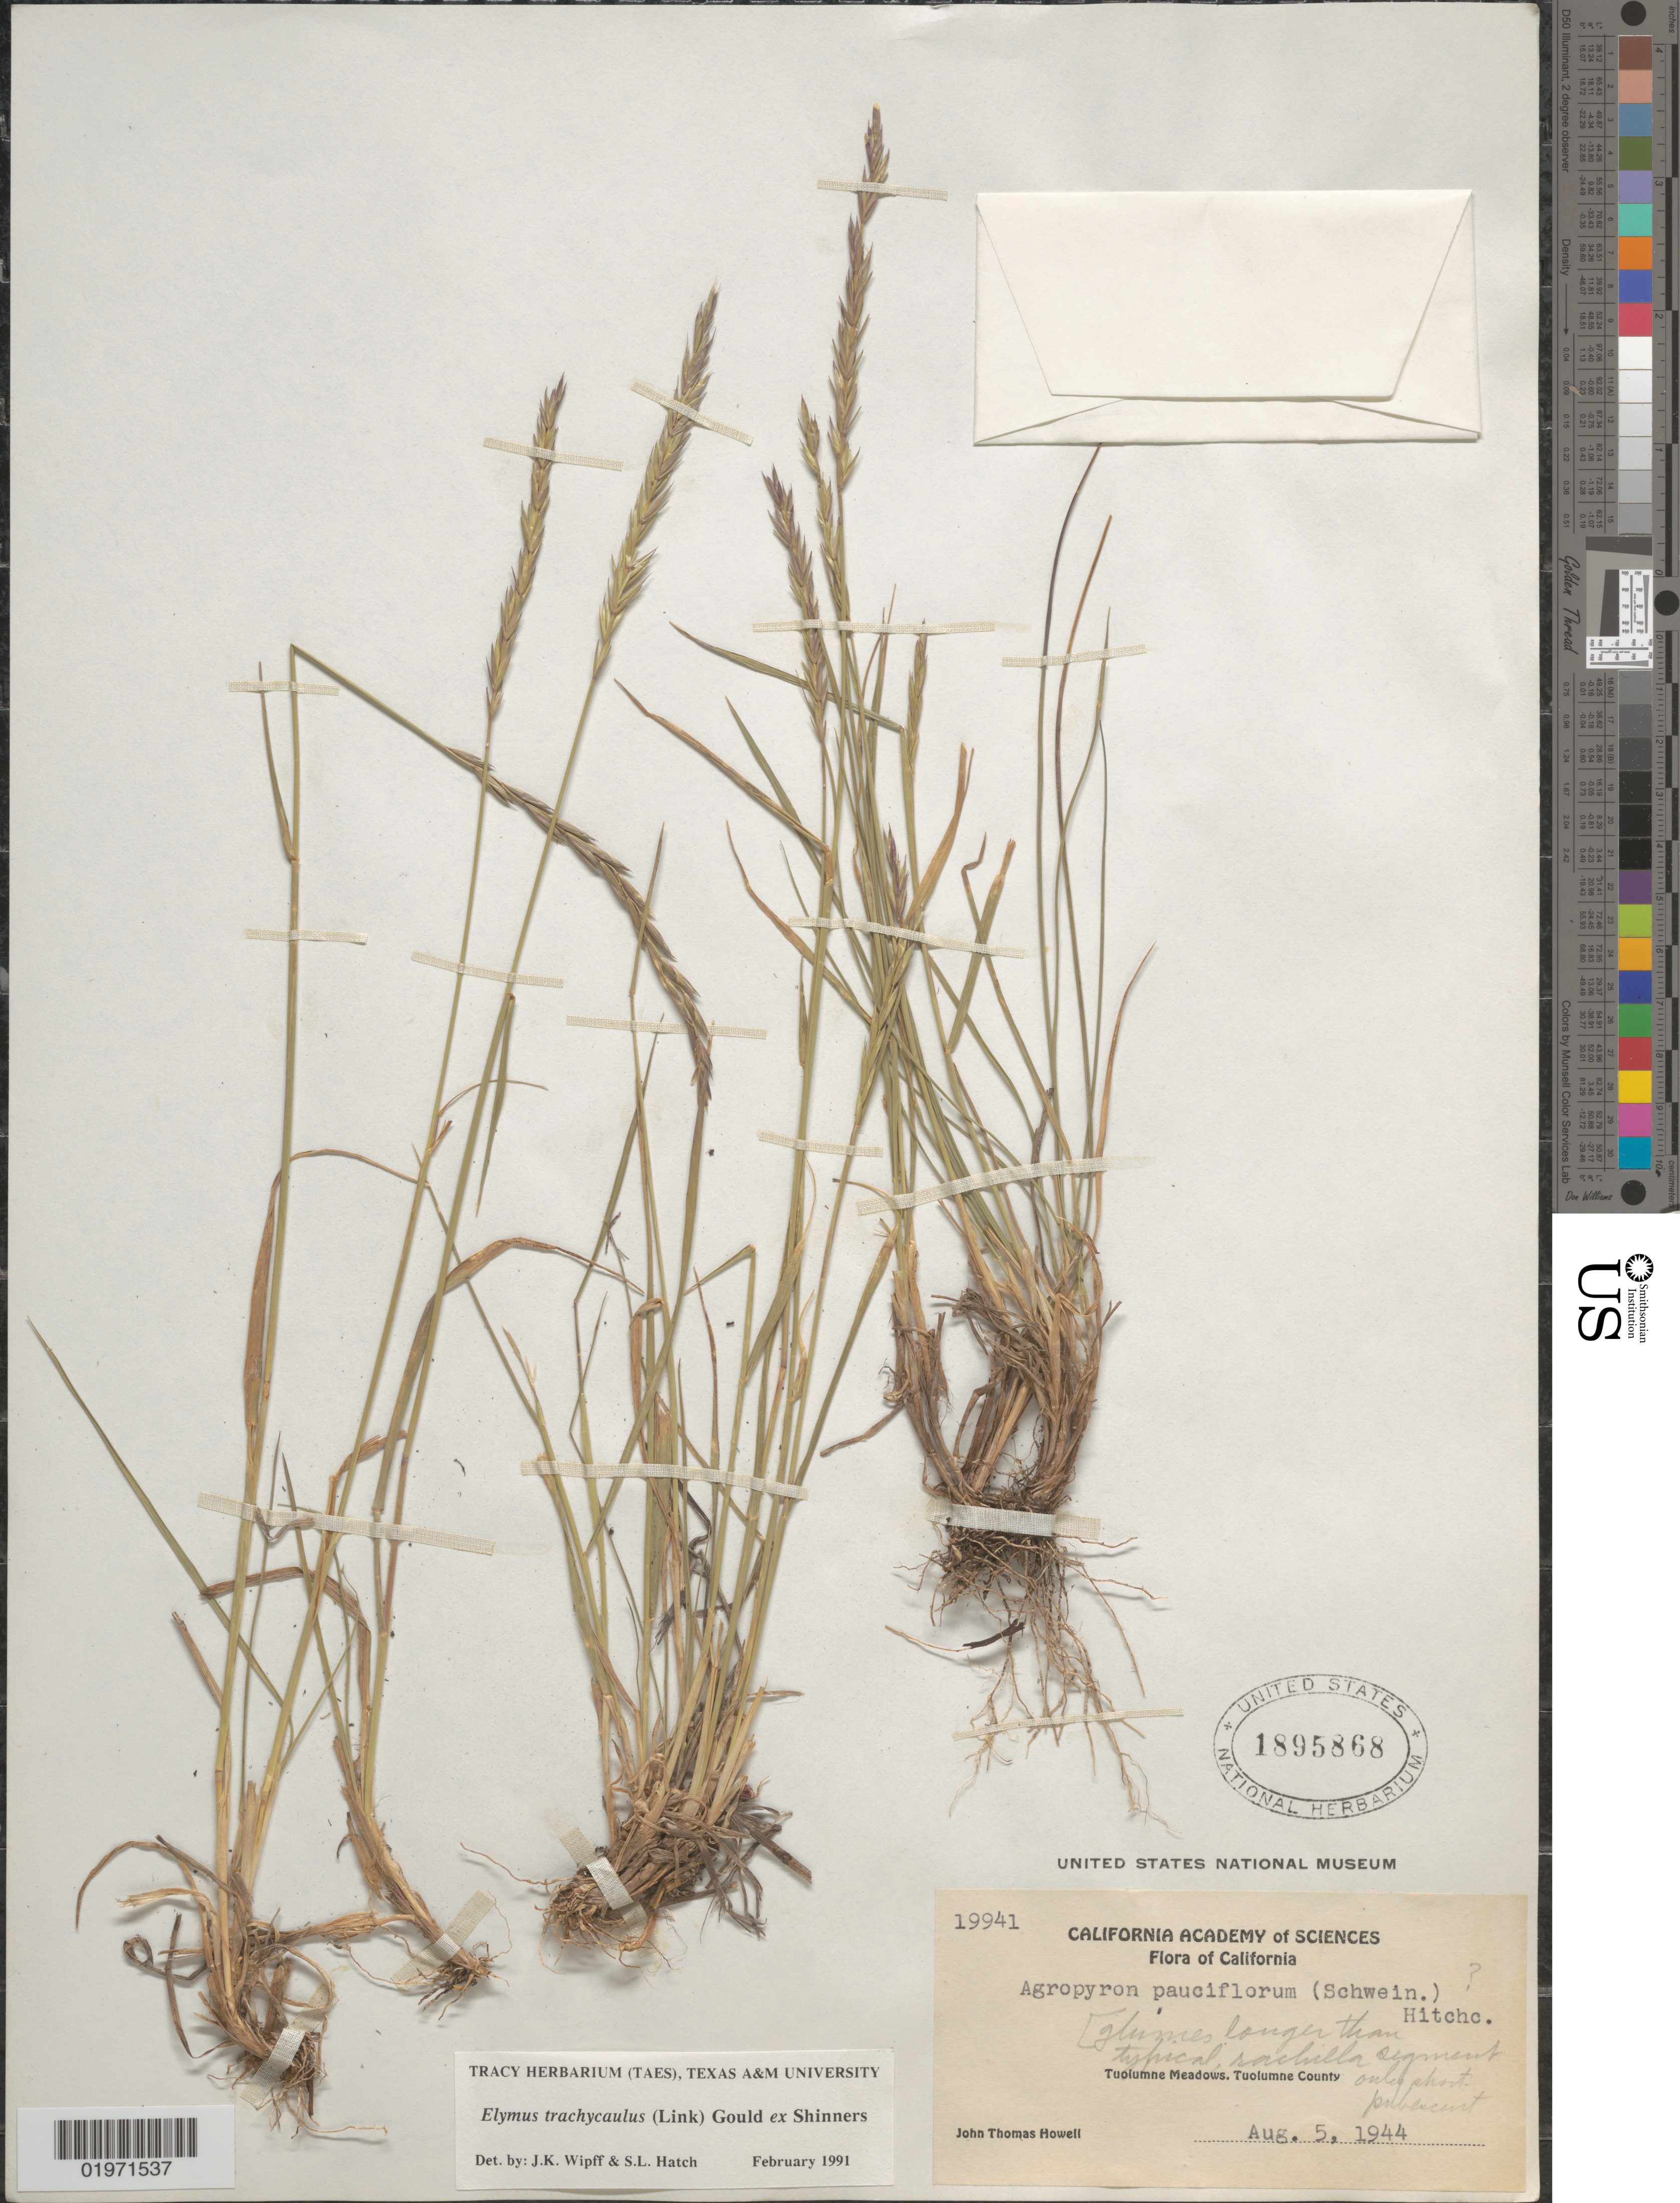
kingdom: Plantae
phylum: Tracheophyta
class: Liliopsida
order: Poales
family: Poaceae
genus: Elymus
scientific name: Elymus trachycaulus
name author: (Link) Gould ex Shinners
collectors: J. T. Howell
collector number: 19941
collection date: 1944-08-05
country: United States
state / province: California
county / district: Tuolumne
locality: Tuolumne Meadows, Tuolumne County.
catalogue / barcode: US 1895868